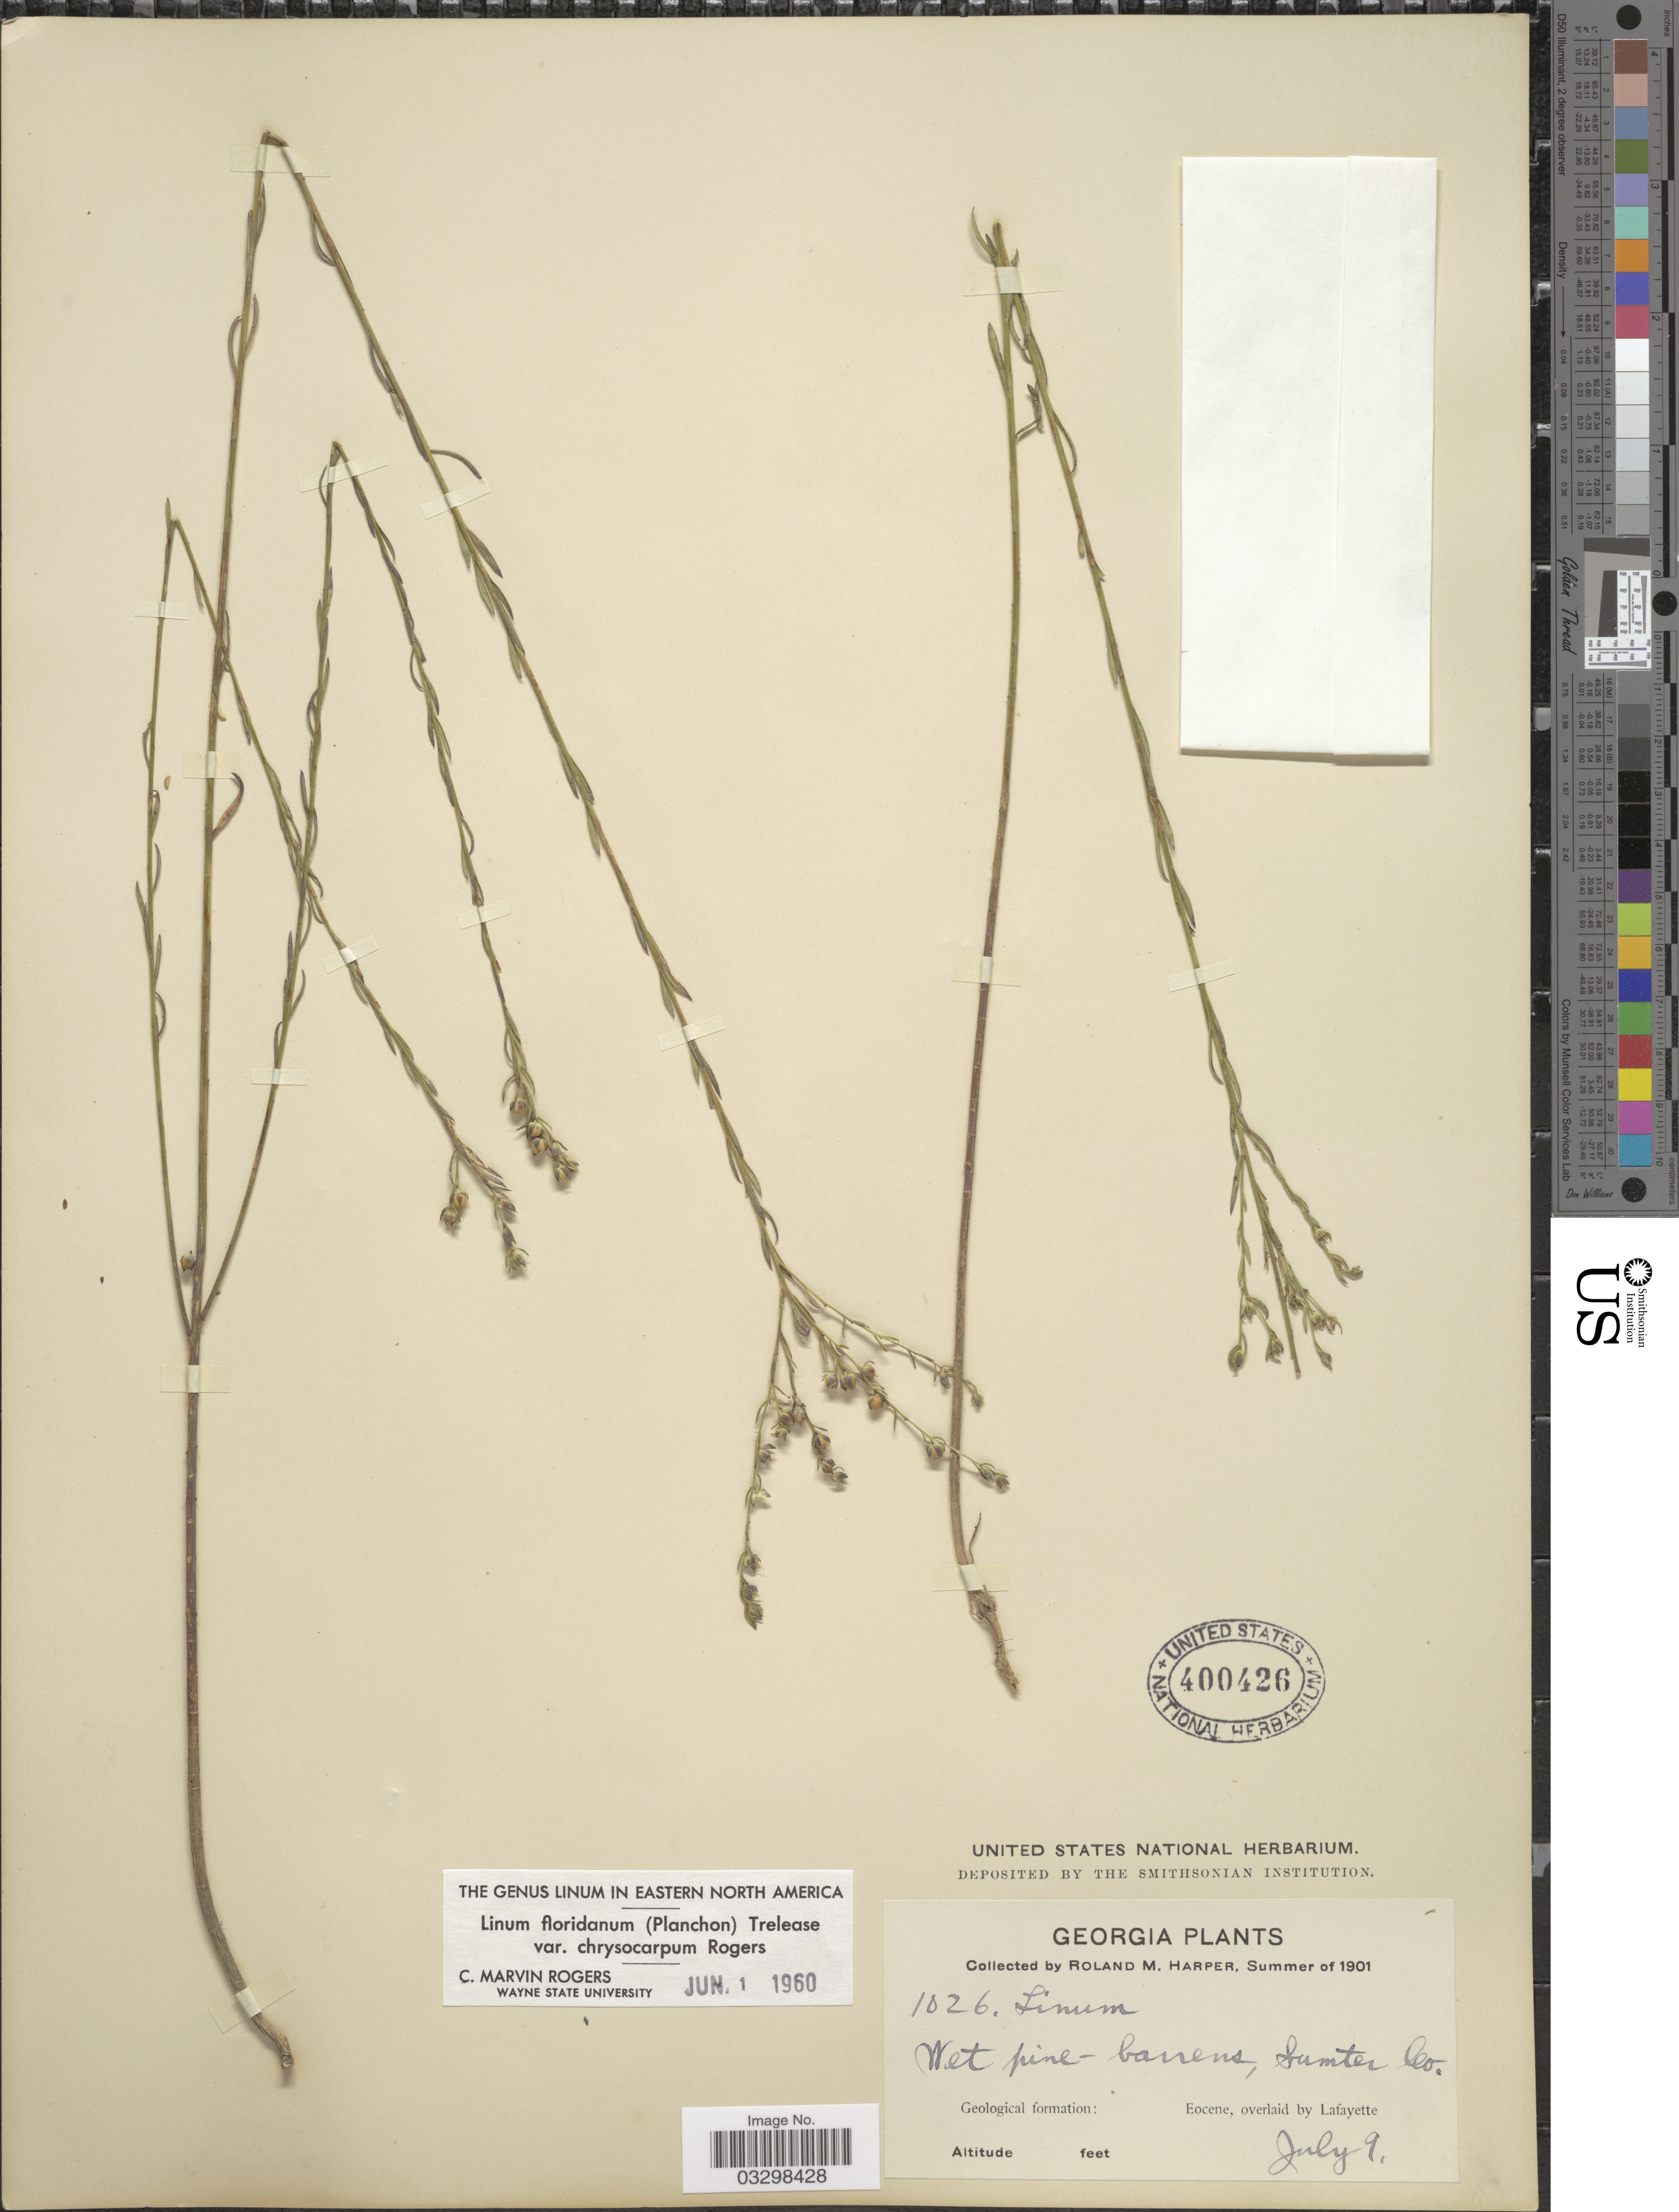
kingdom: Plantae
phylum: Tracheophyta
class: Magnoliopsida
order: Malpighiales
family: Linaceae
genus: Linum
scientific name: Linum floridanum var. chrysocarpum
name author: C.M. Rogers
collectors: R. M. Harper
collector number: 1026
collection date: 1901-07-09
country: United States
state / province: Georgia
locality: Sumter Co. Geological formation: Eocene, overlaid by Lafayette.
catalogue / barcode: US 400426